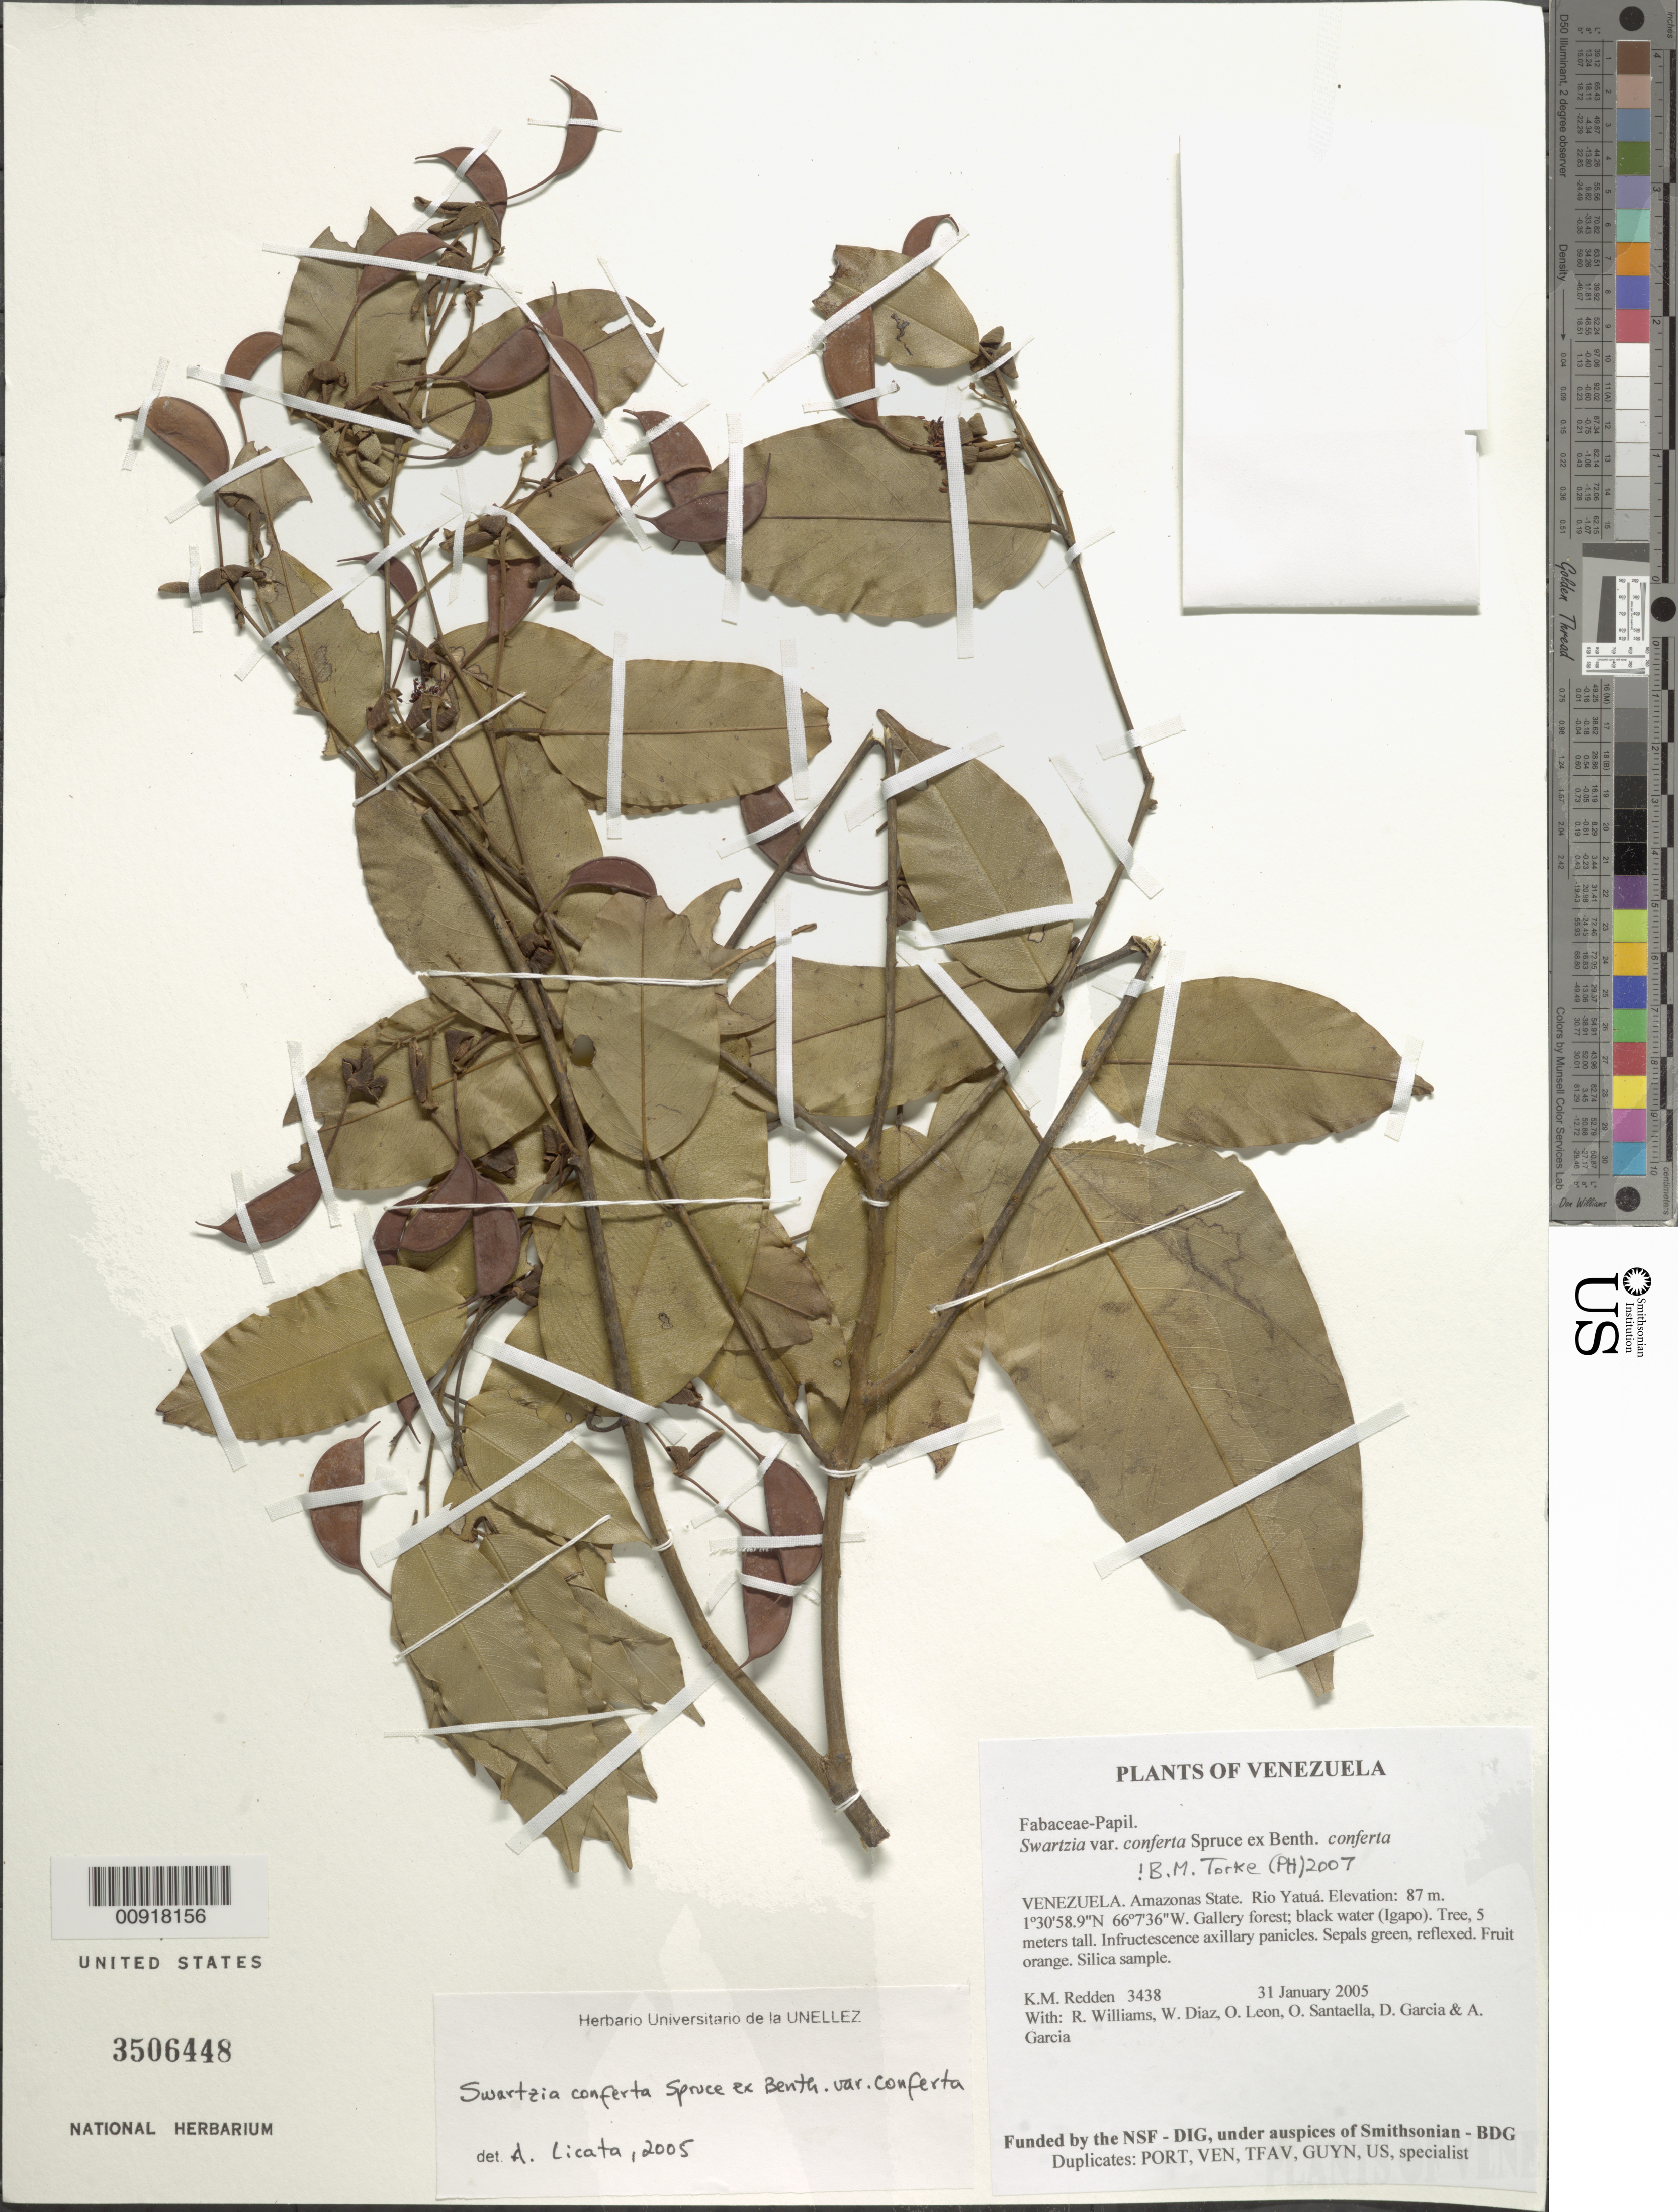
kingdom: Plantae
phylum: Tracheophyta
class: Magnoliopsida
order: Fabales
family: Fabaceae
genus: Swartzia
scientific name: Swartzia conferta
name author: Spruce ex Benth. in Mart.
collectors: K. M. Redden, R. Williams, W. Díaz P., O. León, O. Santaella, D. Garcia & A. Garcia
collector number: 3438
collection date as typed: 31 January 2005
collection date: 2005-01-31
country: Venezuela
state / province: Amazonas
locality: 11 - Rio Yatuá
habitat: Gallery forest; black water (Igapo)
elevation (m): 87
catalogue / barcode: US 3506448